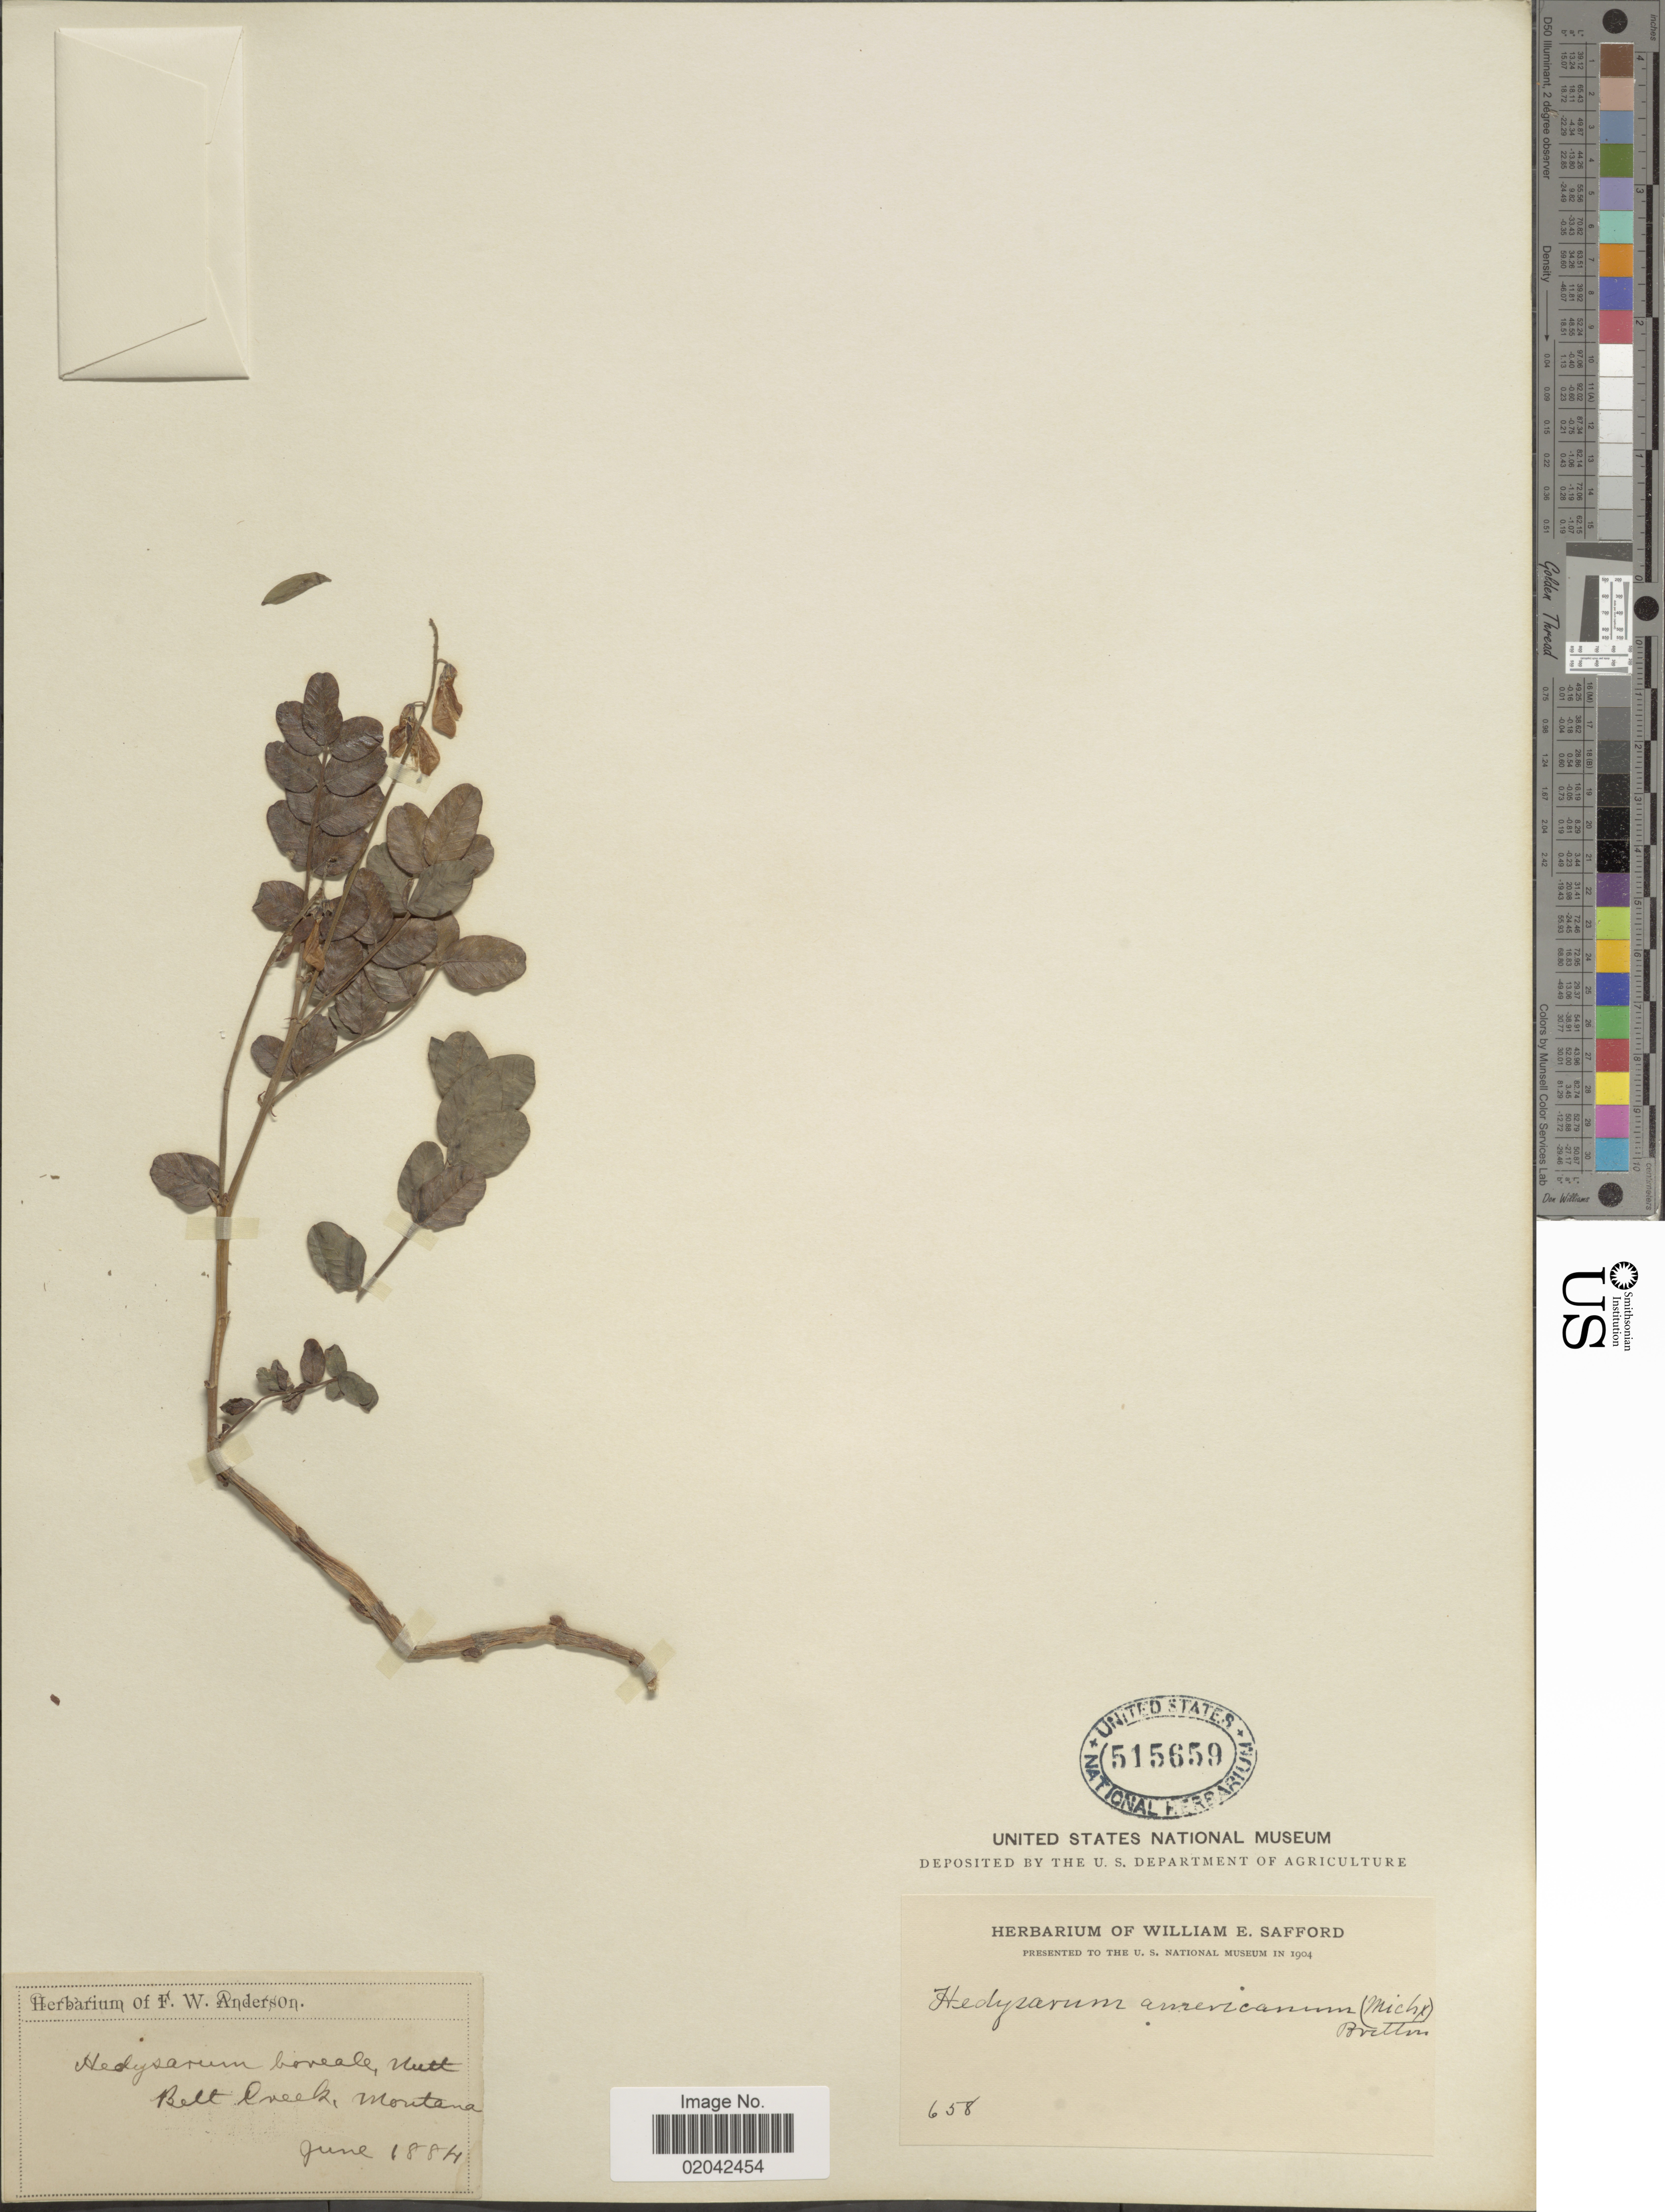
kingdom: Plantae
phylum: Tracheophyta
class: Magnoliopsida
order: Fabales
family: Fabaceae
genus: Hedysarum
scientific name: Hedysarum alpinum var. americanum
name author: Michx. ex Pursh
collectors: ex herb. W. E. Safford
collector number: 958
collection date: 1884-06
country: United States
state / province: Montana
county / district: Cascade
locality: Belt Creek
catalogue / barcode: US 515659